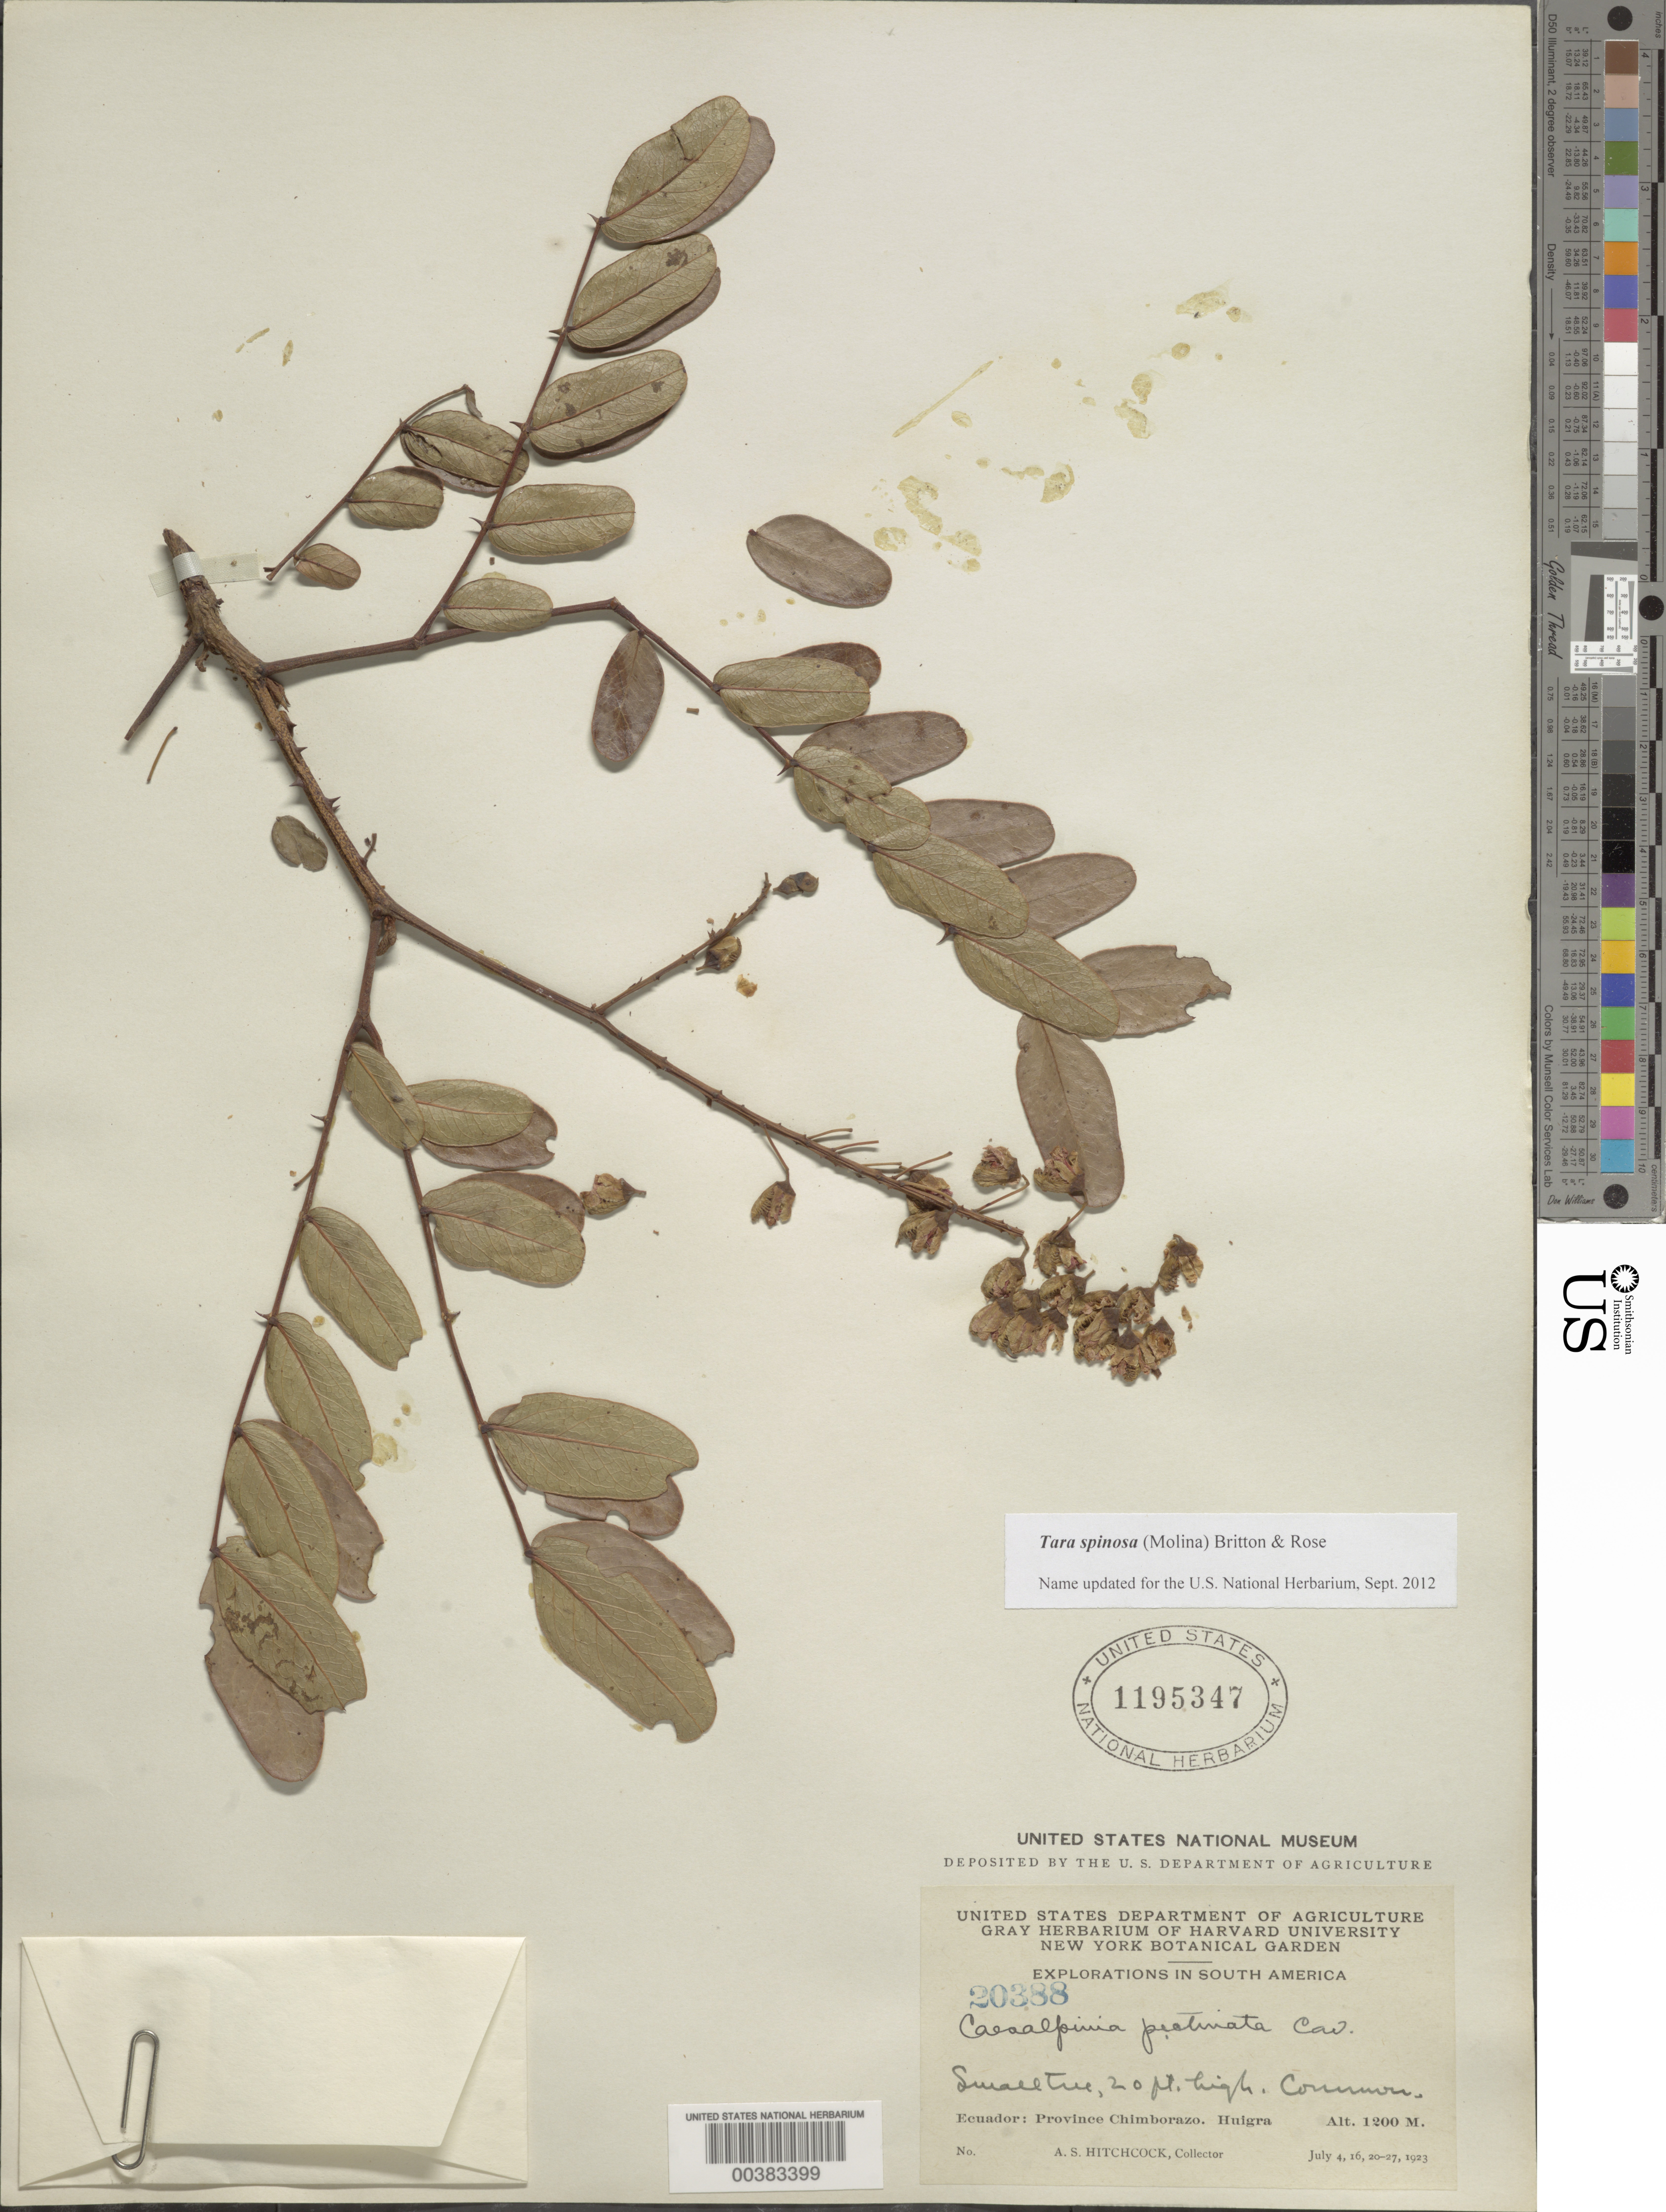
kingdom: Plantae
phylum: Tracheophyta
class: Magnoliopsida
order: Fabales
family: Fabaceae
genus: Tara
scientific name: Tara spinosa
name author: (Molina) Britton & Rose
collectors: A. S. Hitchcock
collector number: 20388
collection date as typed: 04 Jul 1923 to 27 Jul 1923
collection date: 1923-07-04/1923-07-27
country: Ecuador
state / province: Chimborazo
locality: Huigra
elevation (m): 1200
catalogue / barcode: US 1195347